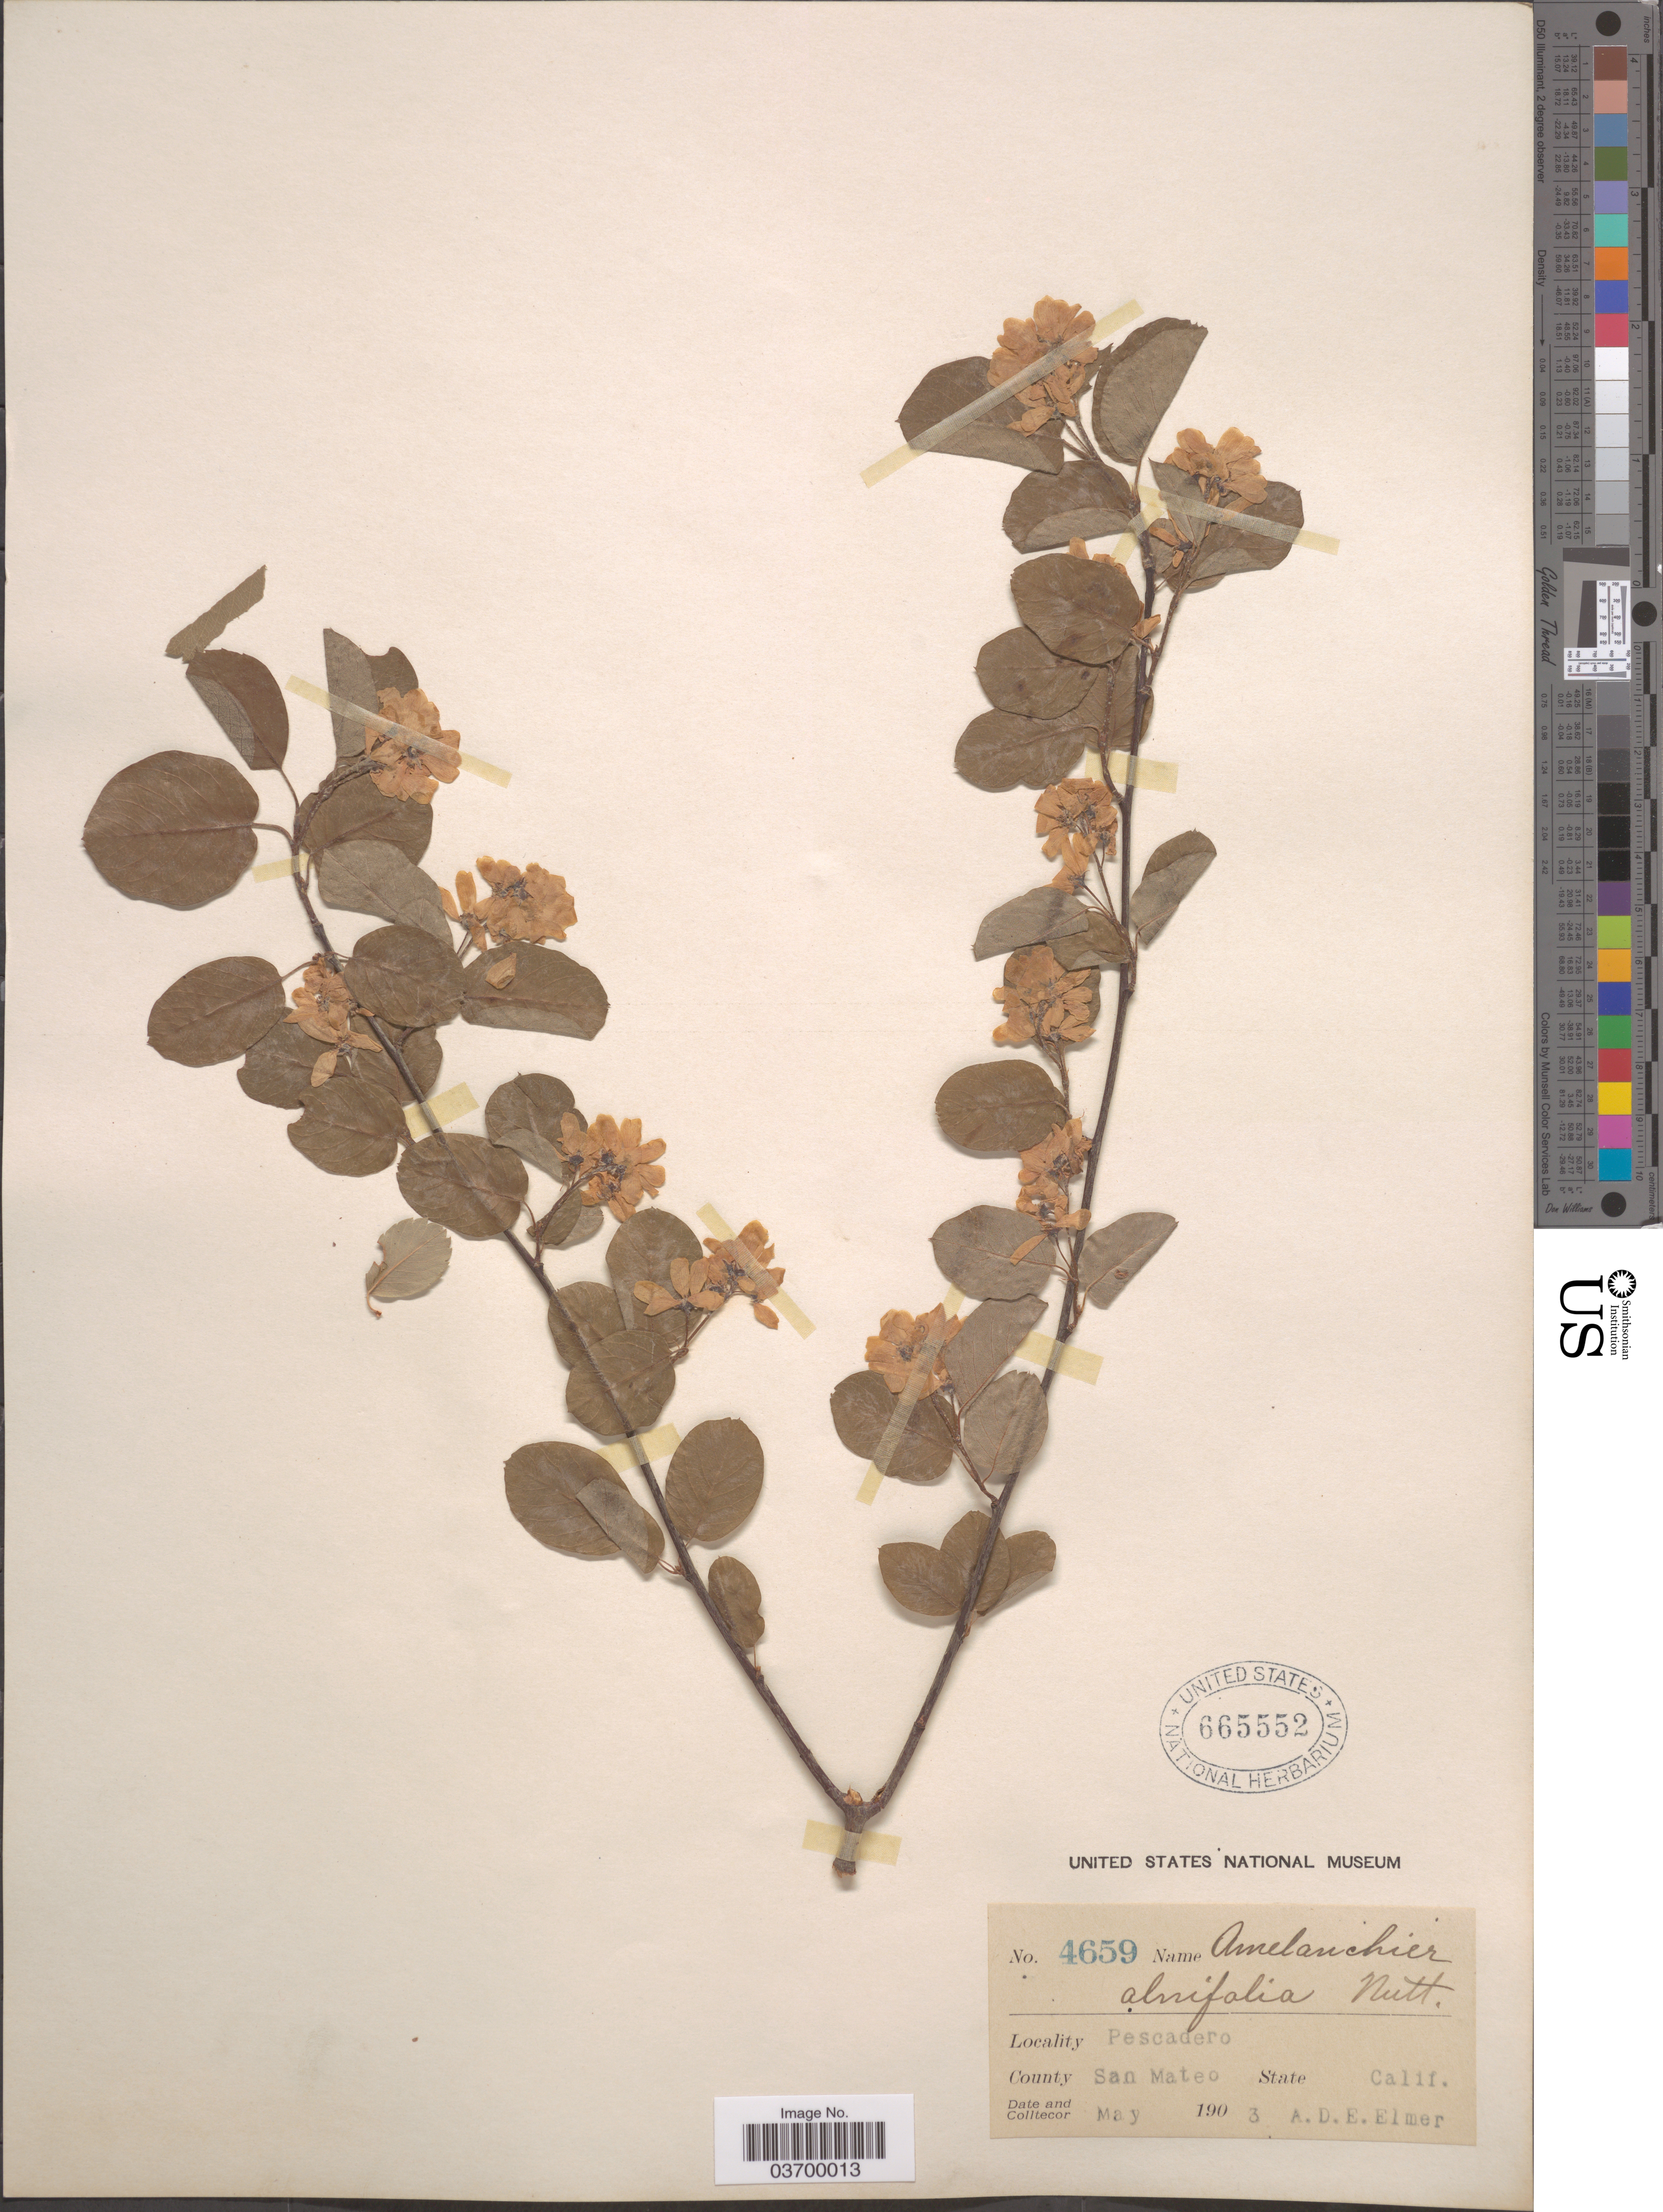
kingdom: Plantae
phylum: Tracheophyta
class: Magnoliopsida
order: Rosales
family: Rosaceae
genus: Amelanchier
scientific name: Amelanchier alnifolia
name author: (Nutt.) Nutt. ex M. Roem.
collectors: A. D. E. Elmer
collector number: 4659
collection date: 1903-05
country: United States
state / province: California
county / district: San Mateo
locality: Pescadero. County San Mateo.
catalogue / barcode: US 665552